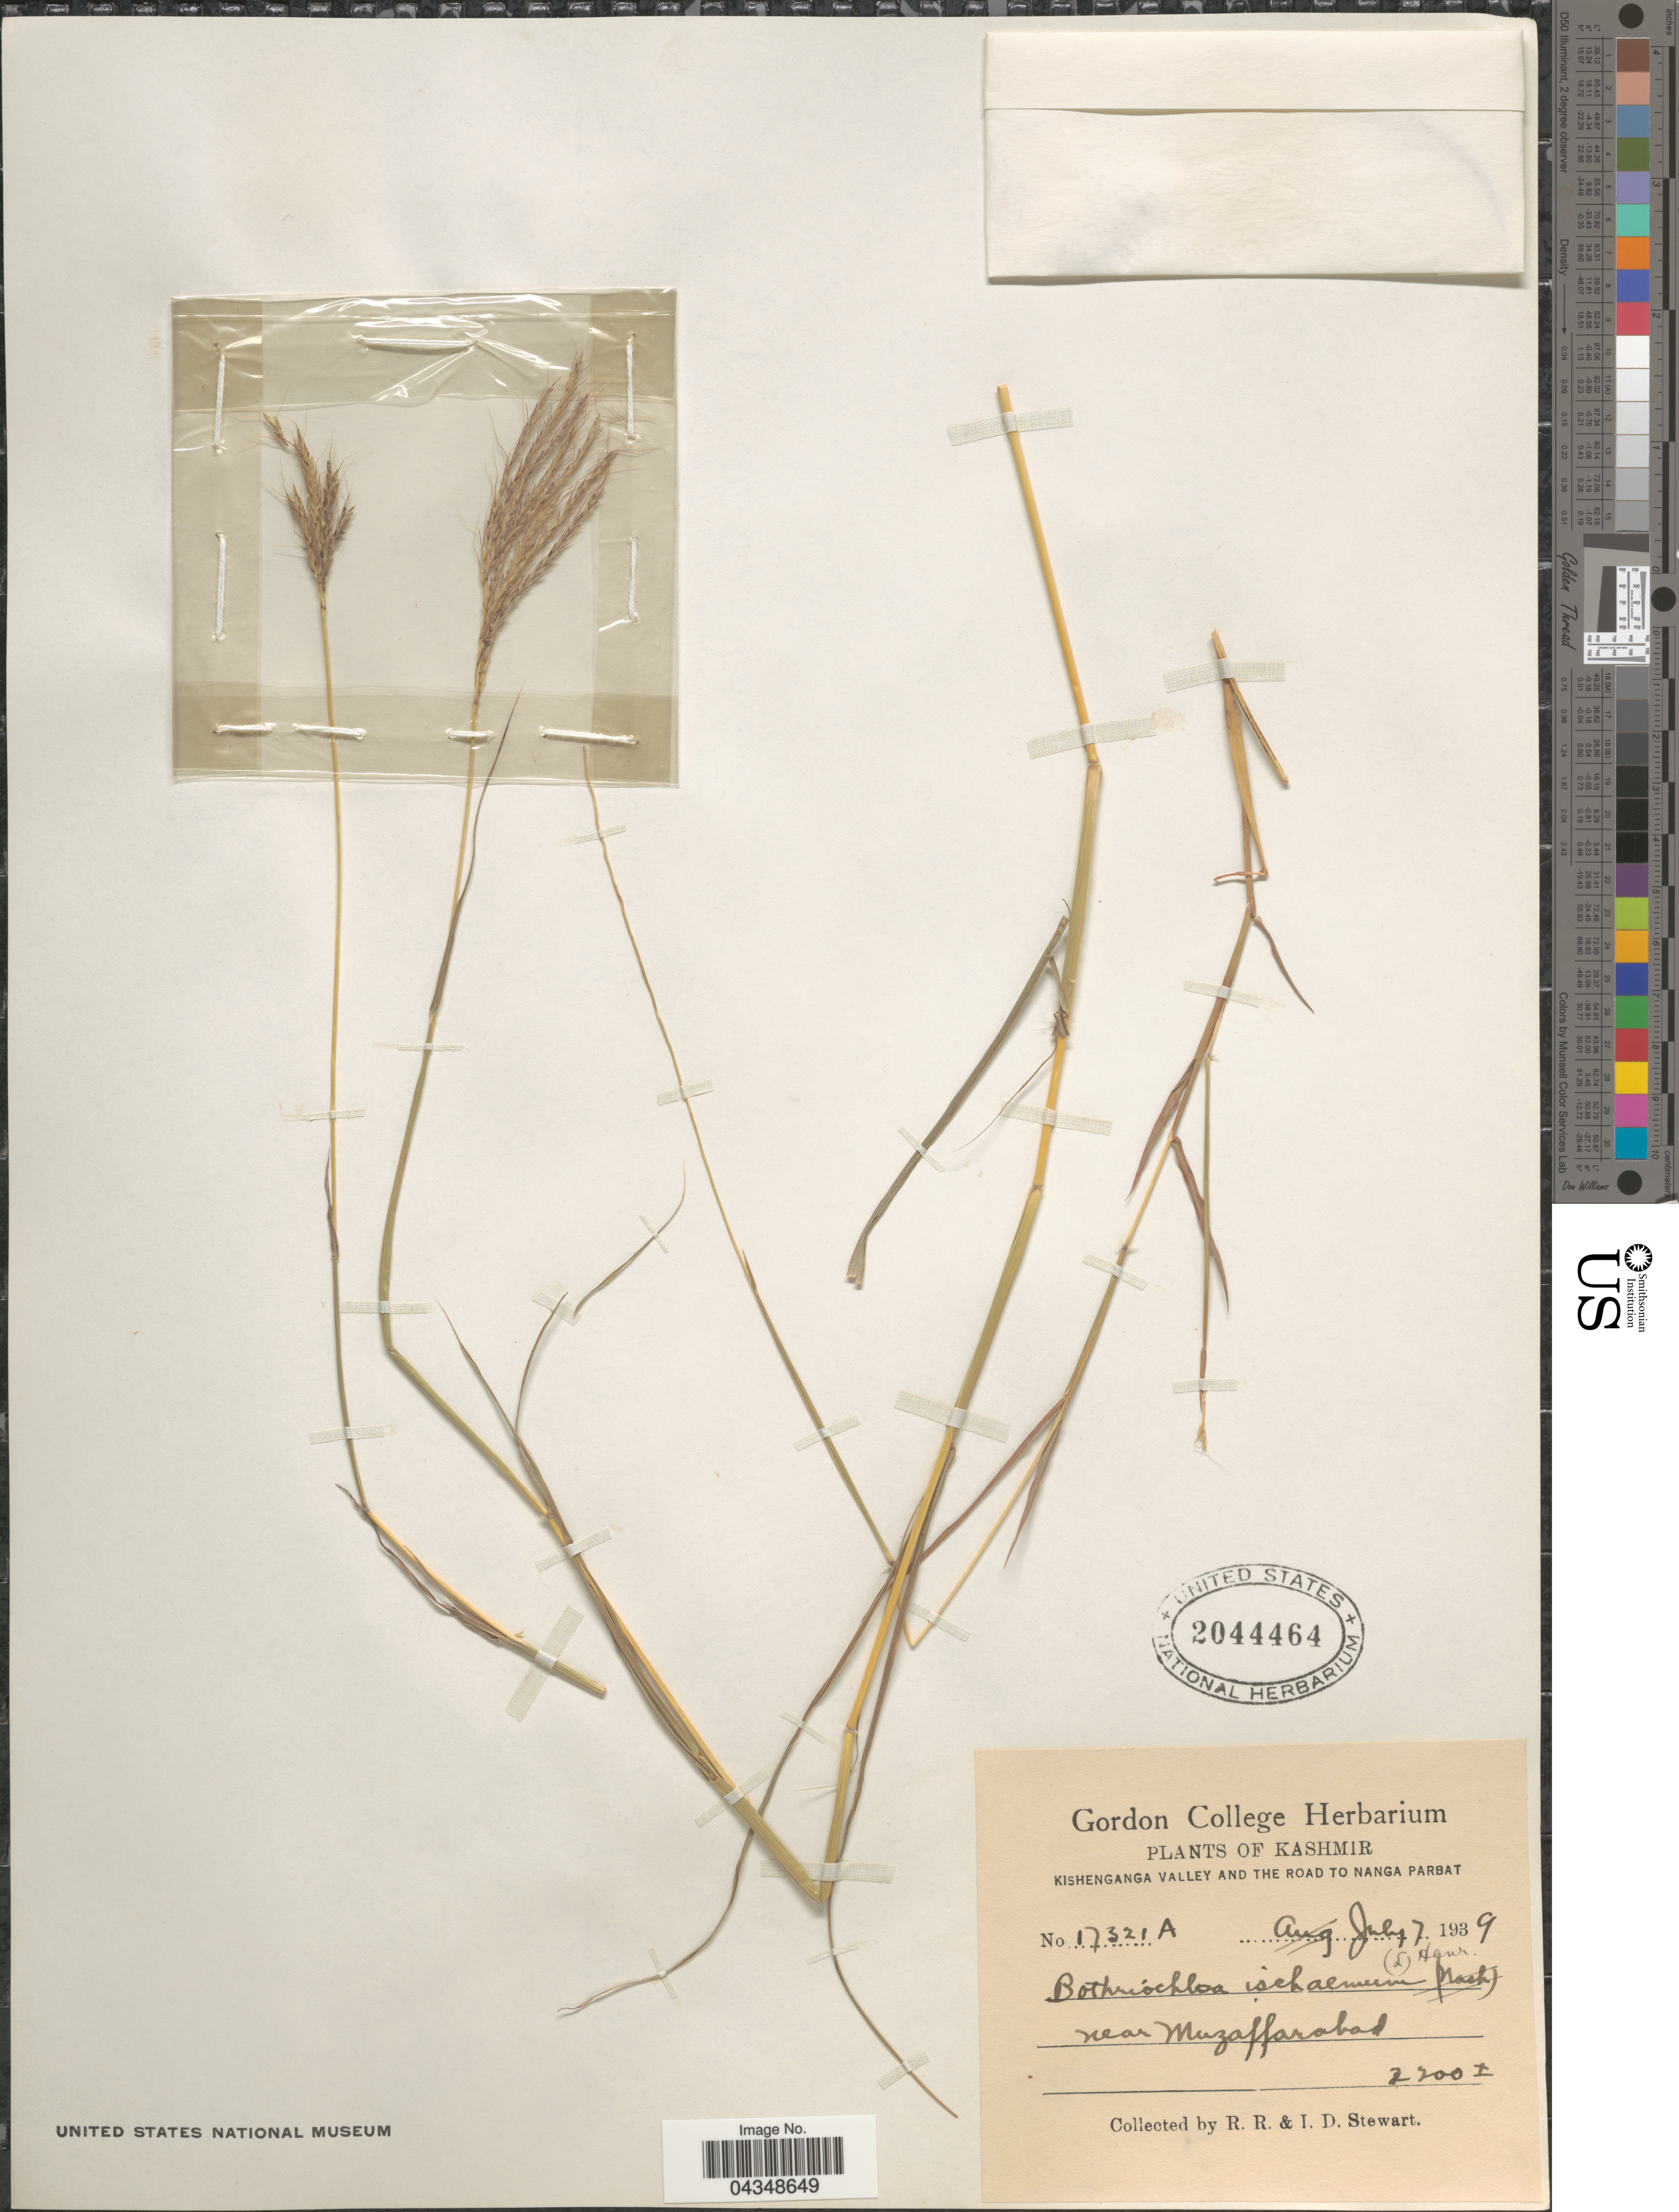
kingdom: Plantae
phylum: Tracheophyta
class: Liliopsida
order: Poales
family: Poaceae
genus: Bothriochloa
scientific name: Bothriochloa ischaemum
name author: (L.) Keng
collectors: R. Stewart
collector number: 17321A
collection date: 1939-07-07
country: Pakistan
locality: Kashmir. Kishenganga valley and the road to Nanga Parbat. Near Muzaffarabad.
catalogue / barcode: US 2044464